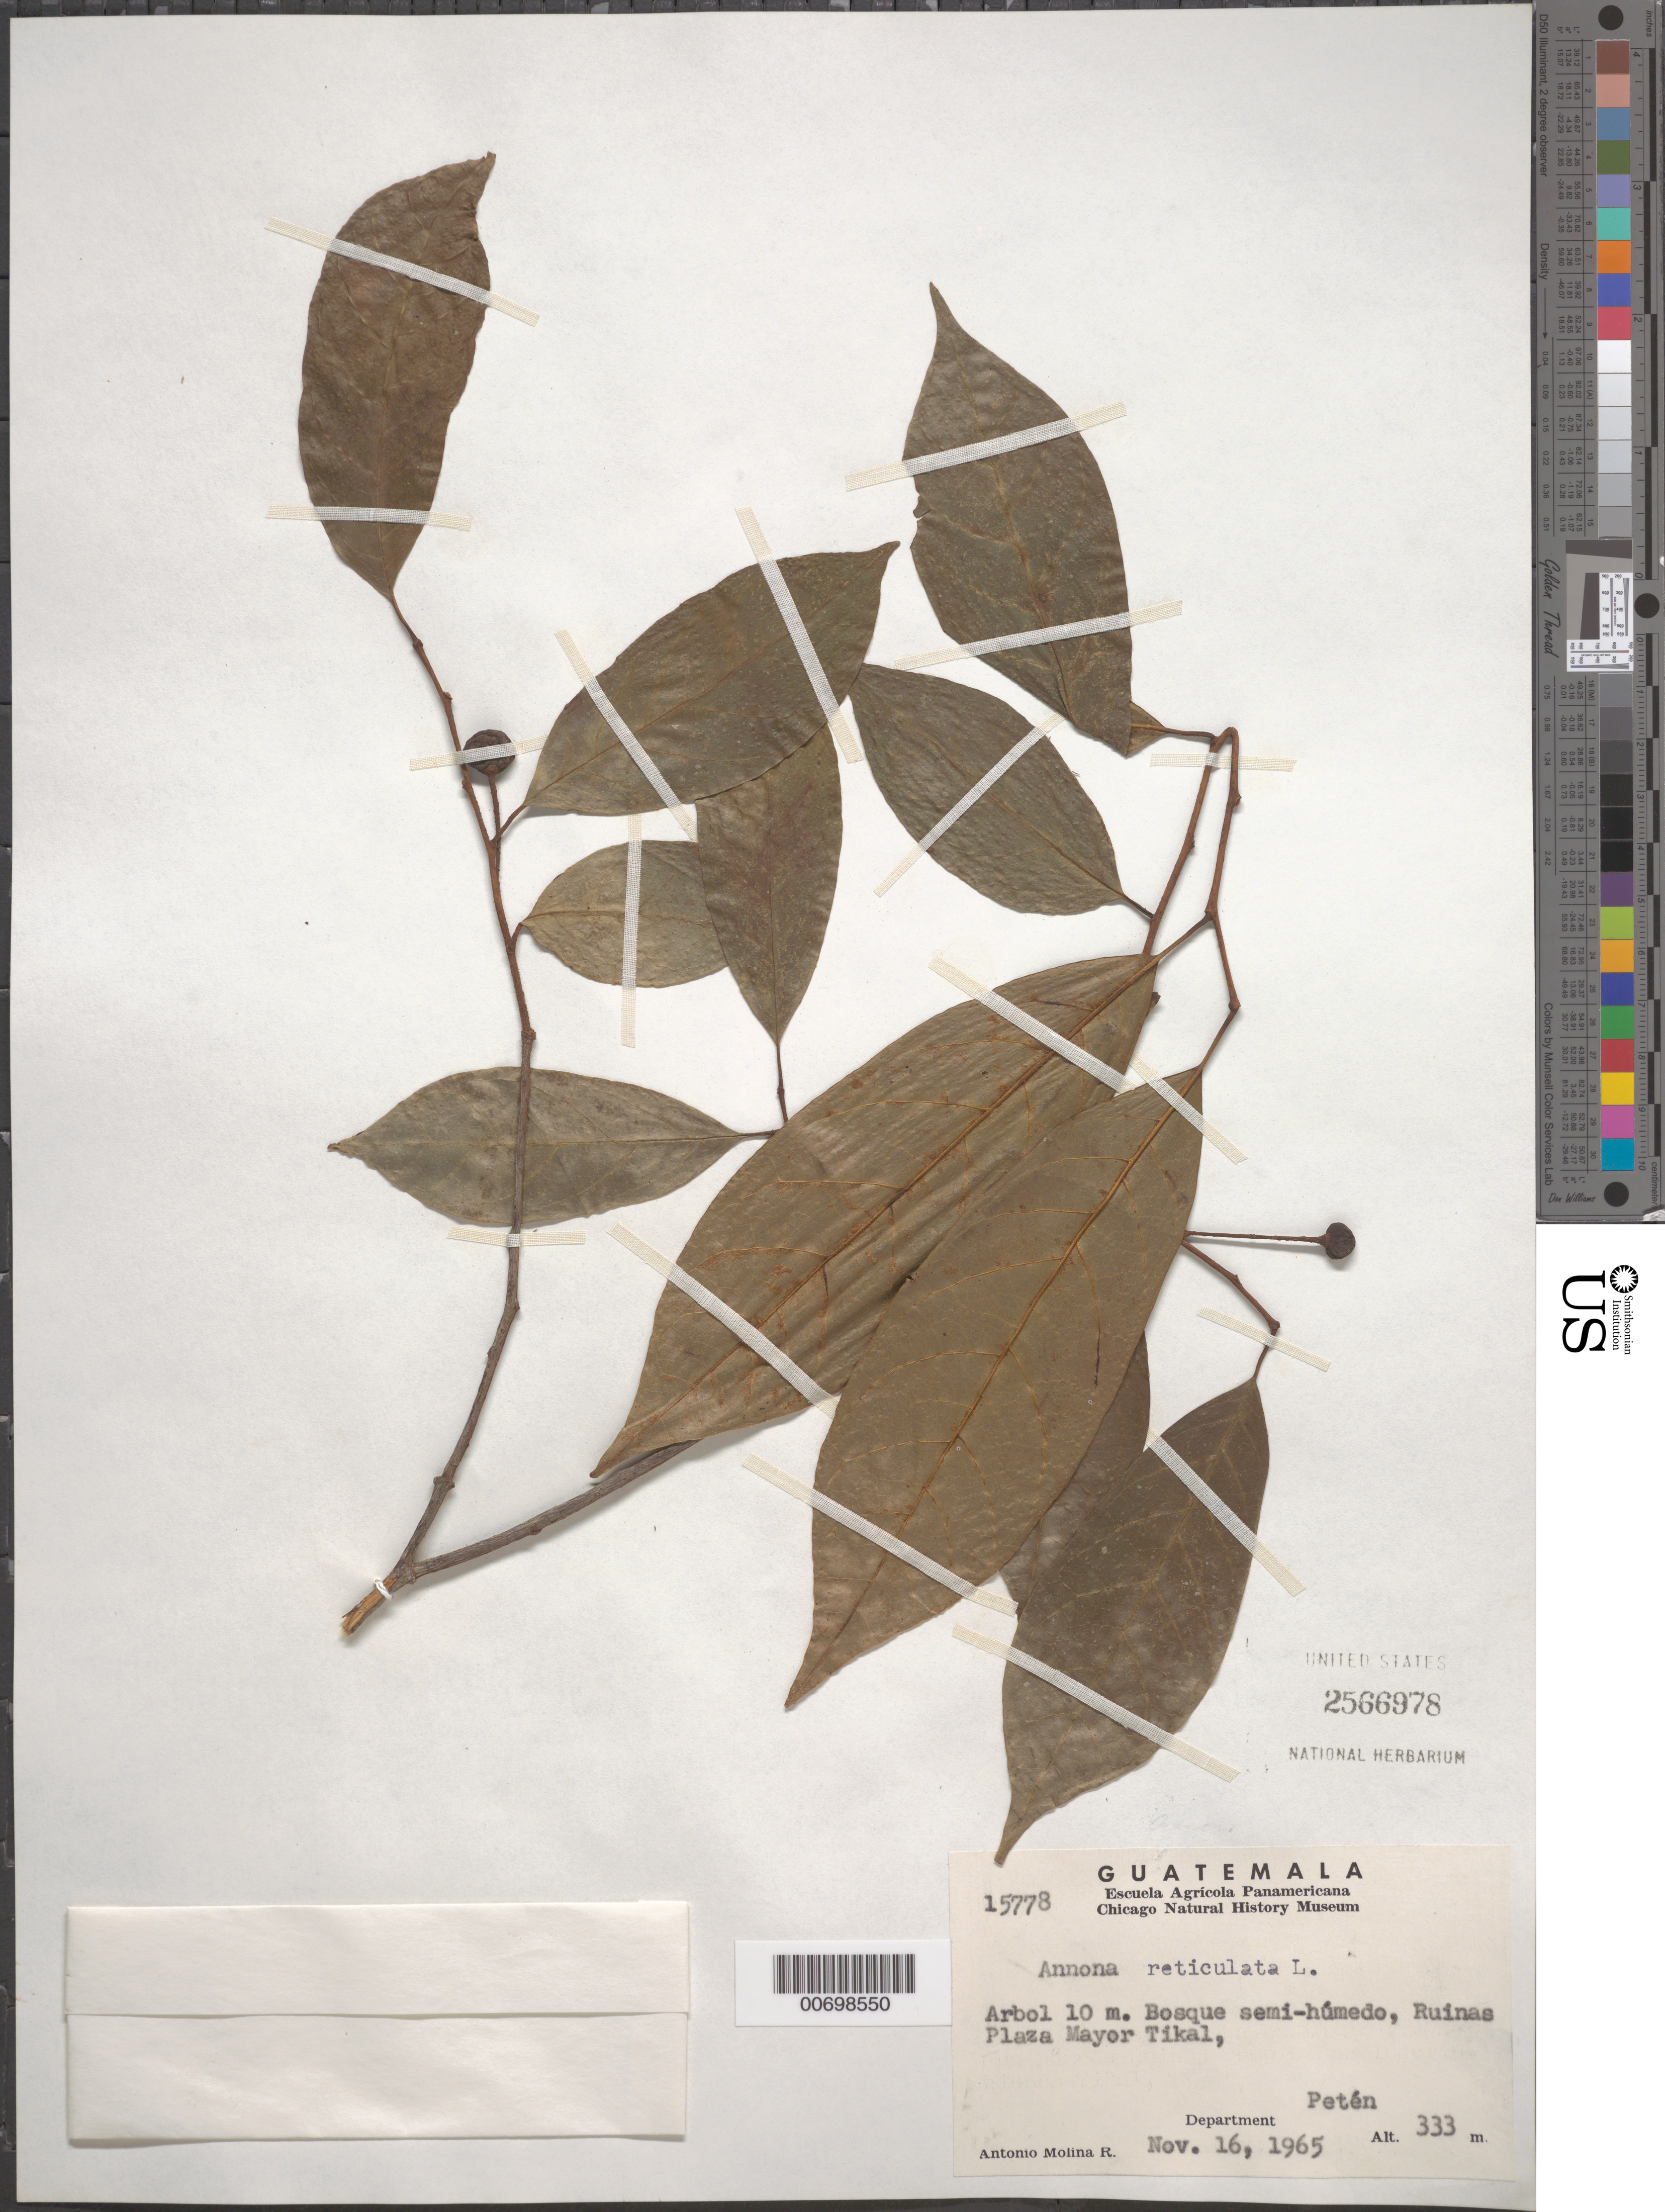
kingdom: Plantae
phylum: Tracheophyta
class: Magnoliopsida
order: Magnoliales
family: Annonaceae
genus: Annona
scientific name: Annona reticulata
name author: L.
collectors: A. Molina R.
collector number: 15778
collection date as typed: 16 Nov 1965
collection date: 1965-11-16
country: Guatemala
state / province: El Petén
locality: Ruinas Plaza Mayor, Tikal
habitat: bosque semi-humedo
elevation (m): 333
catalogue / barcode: US 2566978